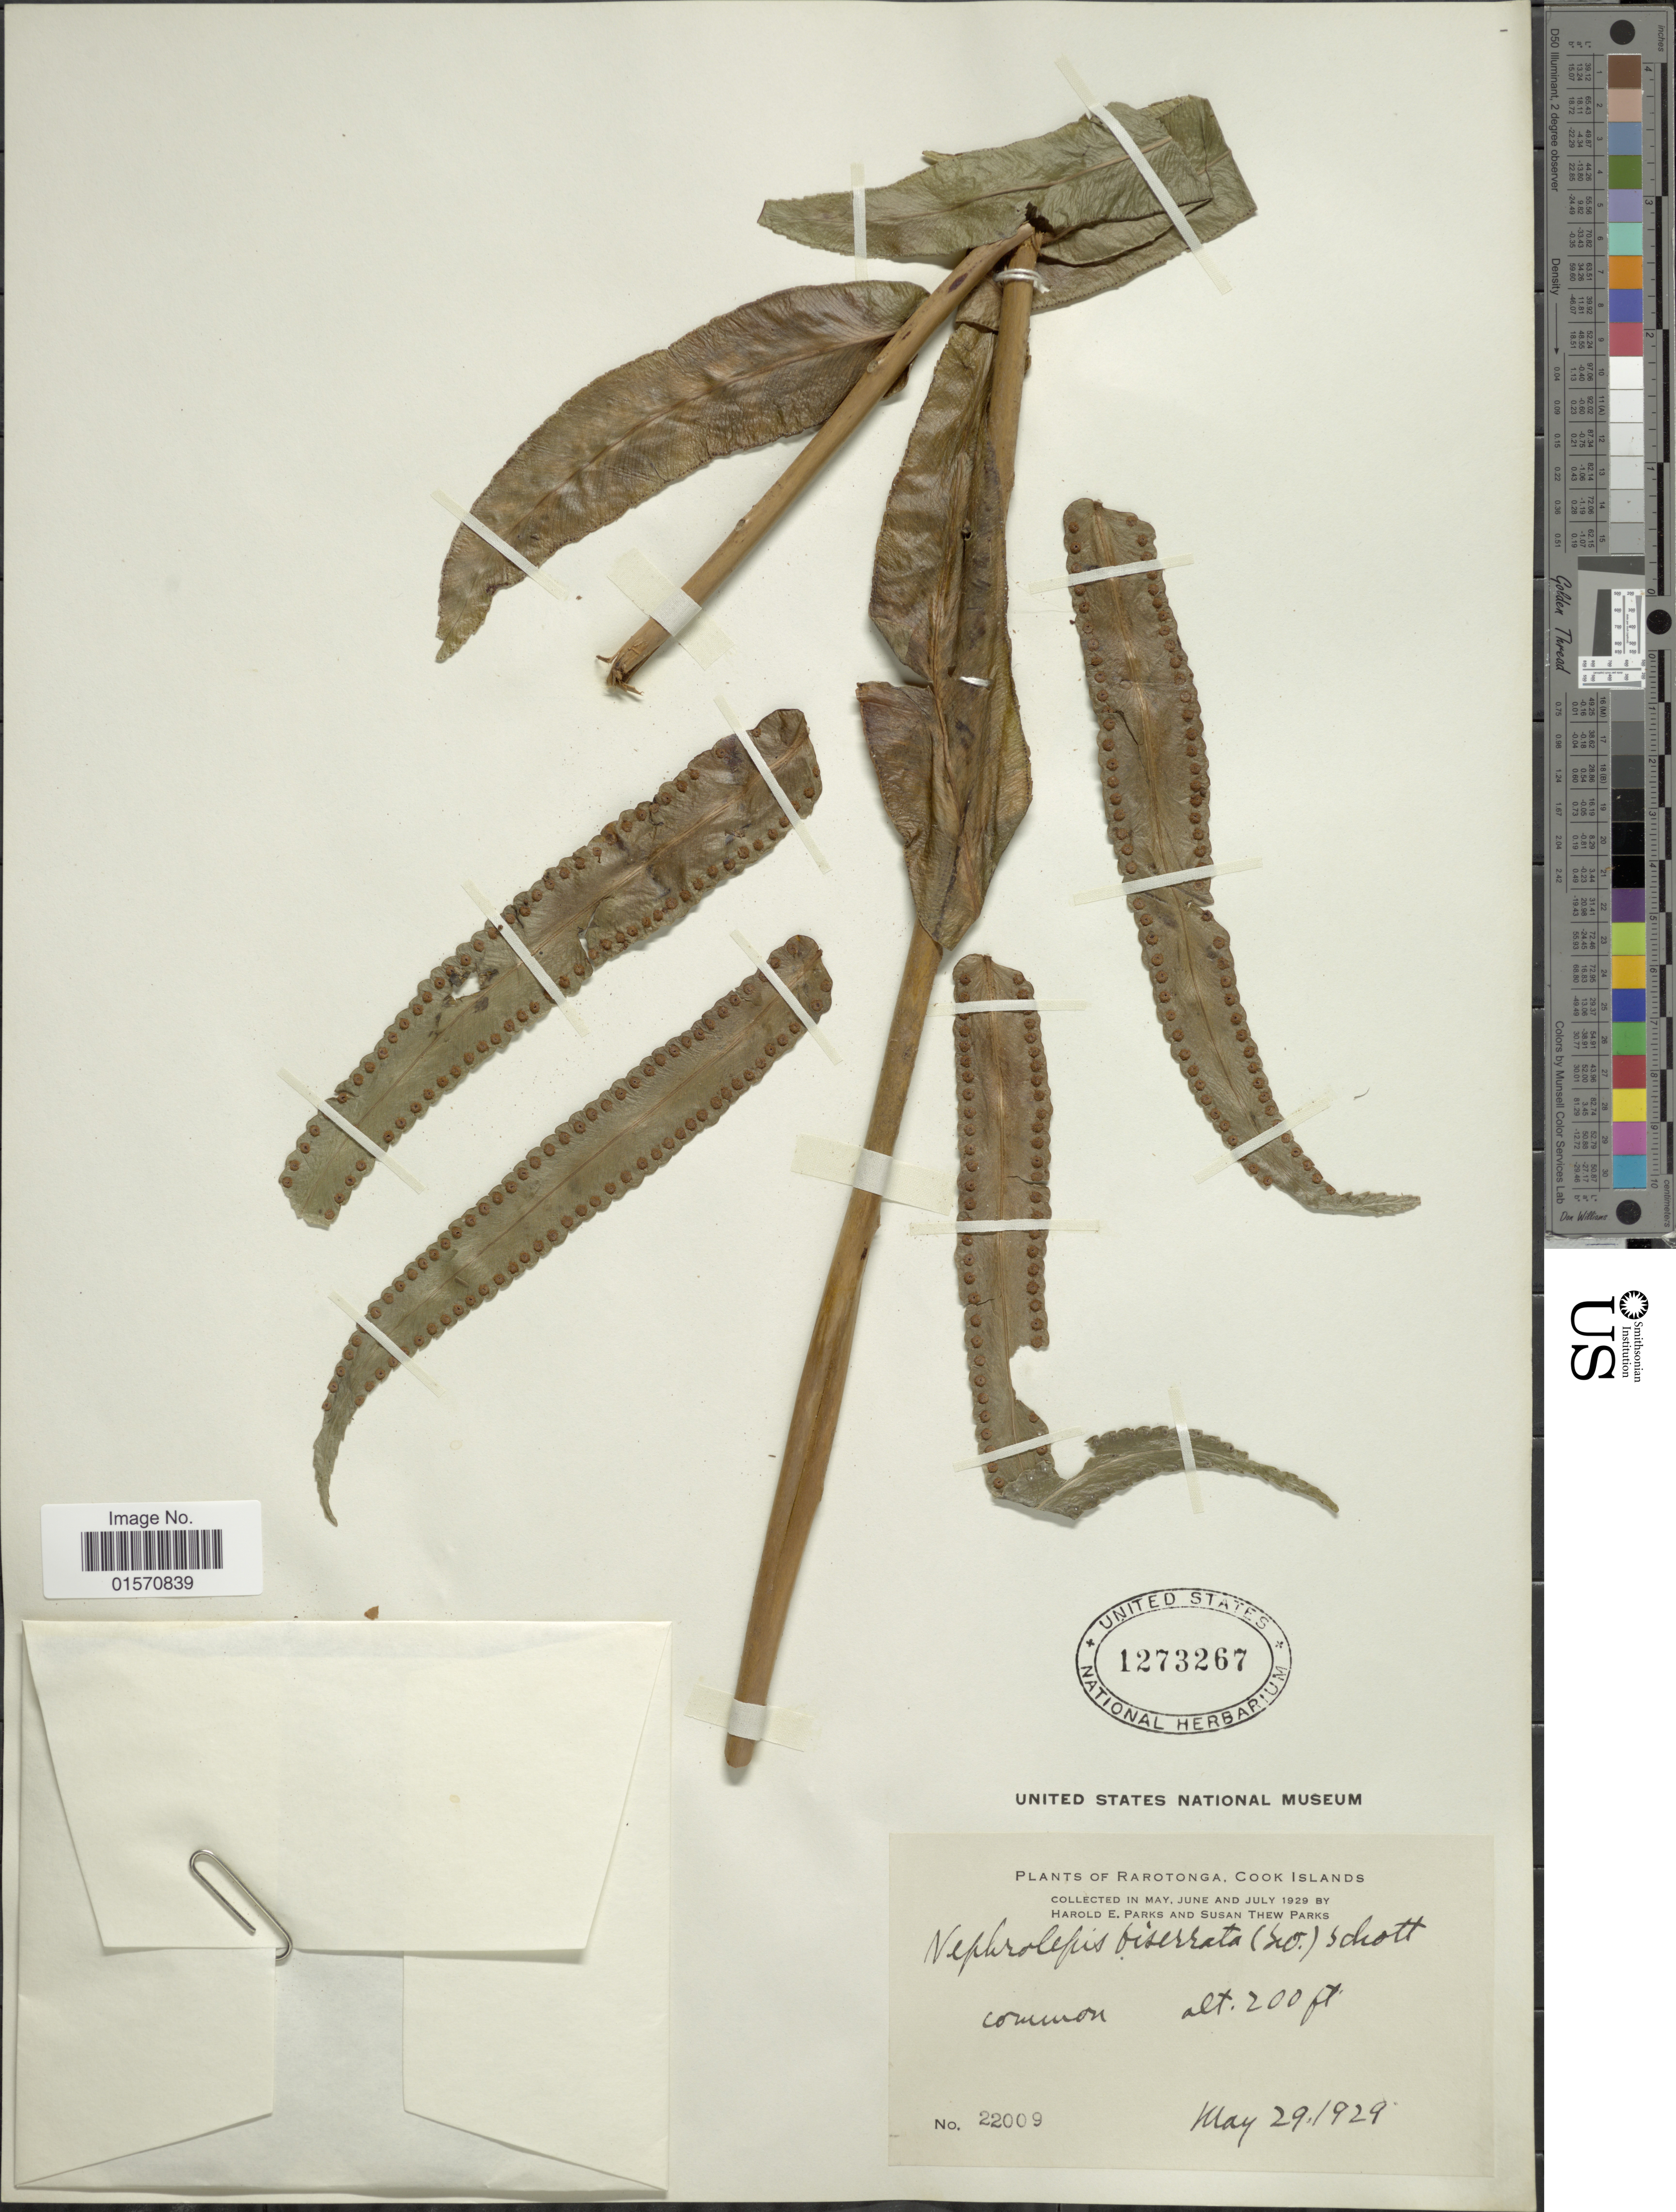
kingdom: Plantae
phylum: Tracheophyta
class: Polypodiopsida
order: Polypodiales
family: Nephrolepidaceae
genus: Nephrolepis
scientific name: Nephrolepis biserrata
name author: (Sw.) Schott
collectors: H. E. Parks & S. Parks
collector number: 22009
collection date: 1929-05-29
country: Cook Islands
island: Rarotonga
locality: Rarotonga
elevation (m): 61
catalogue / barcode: US 1273267